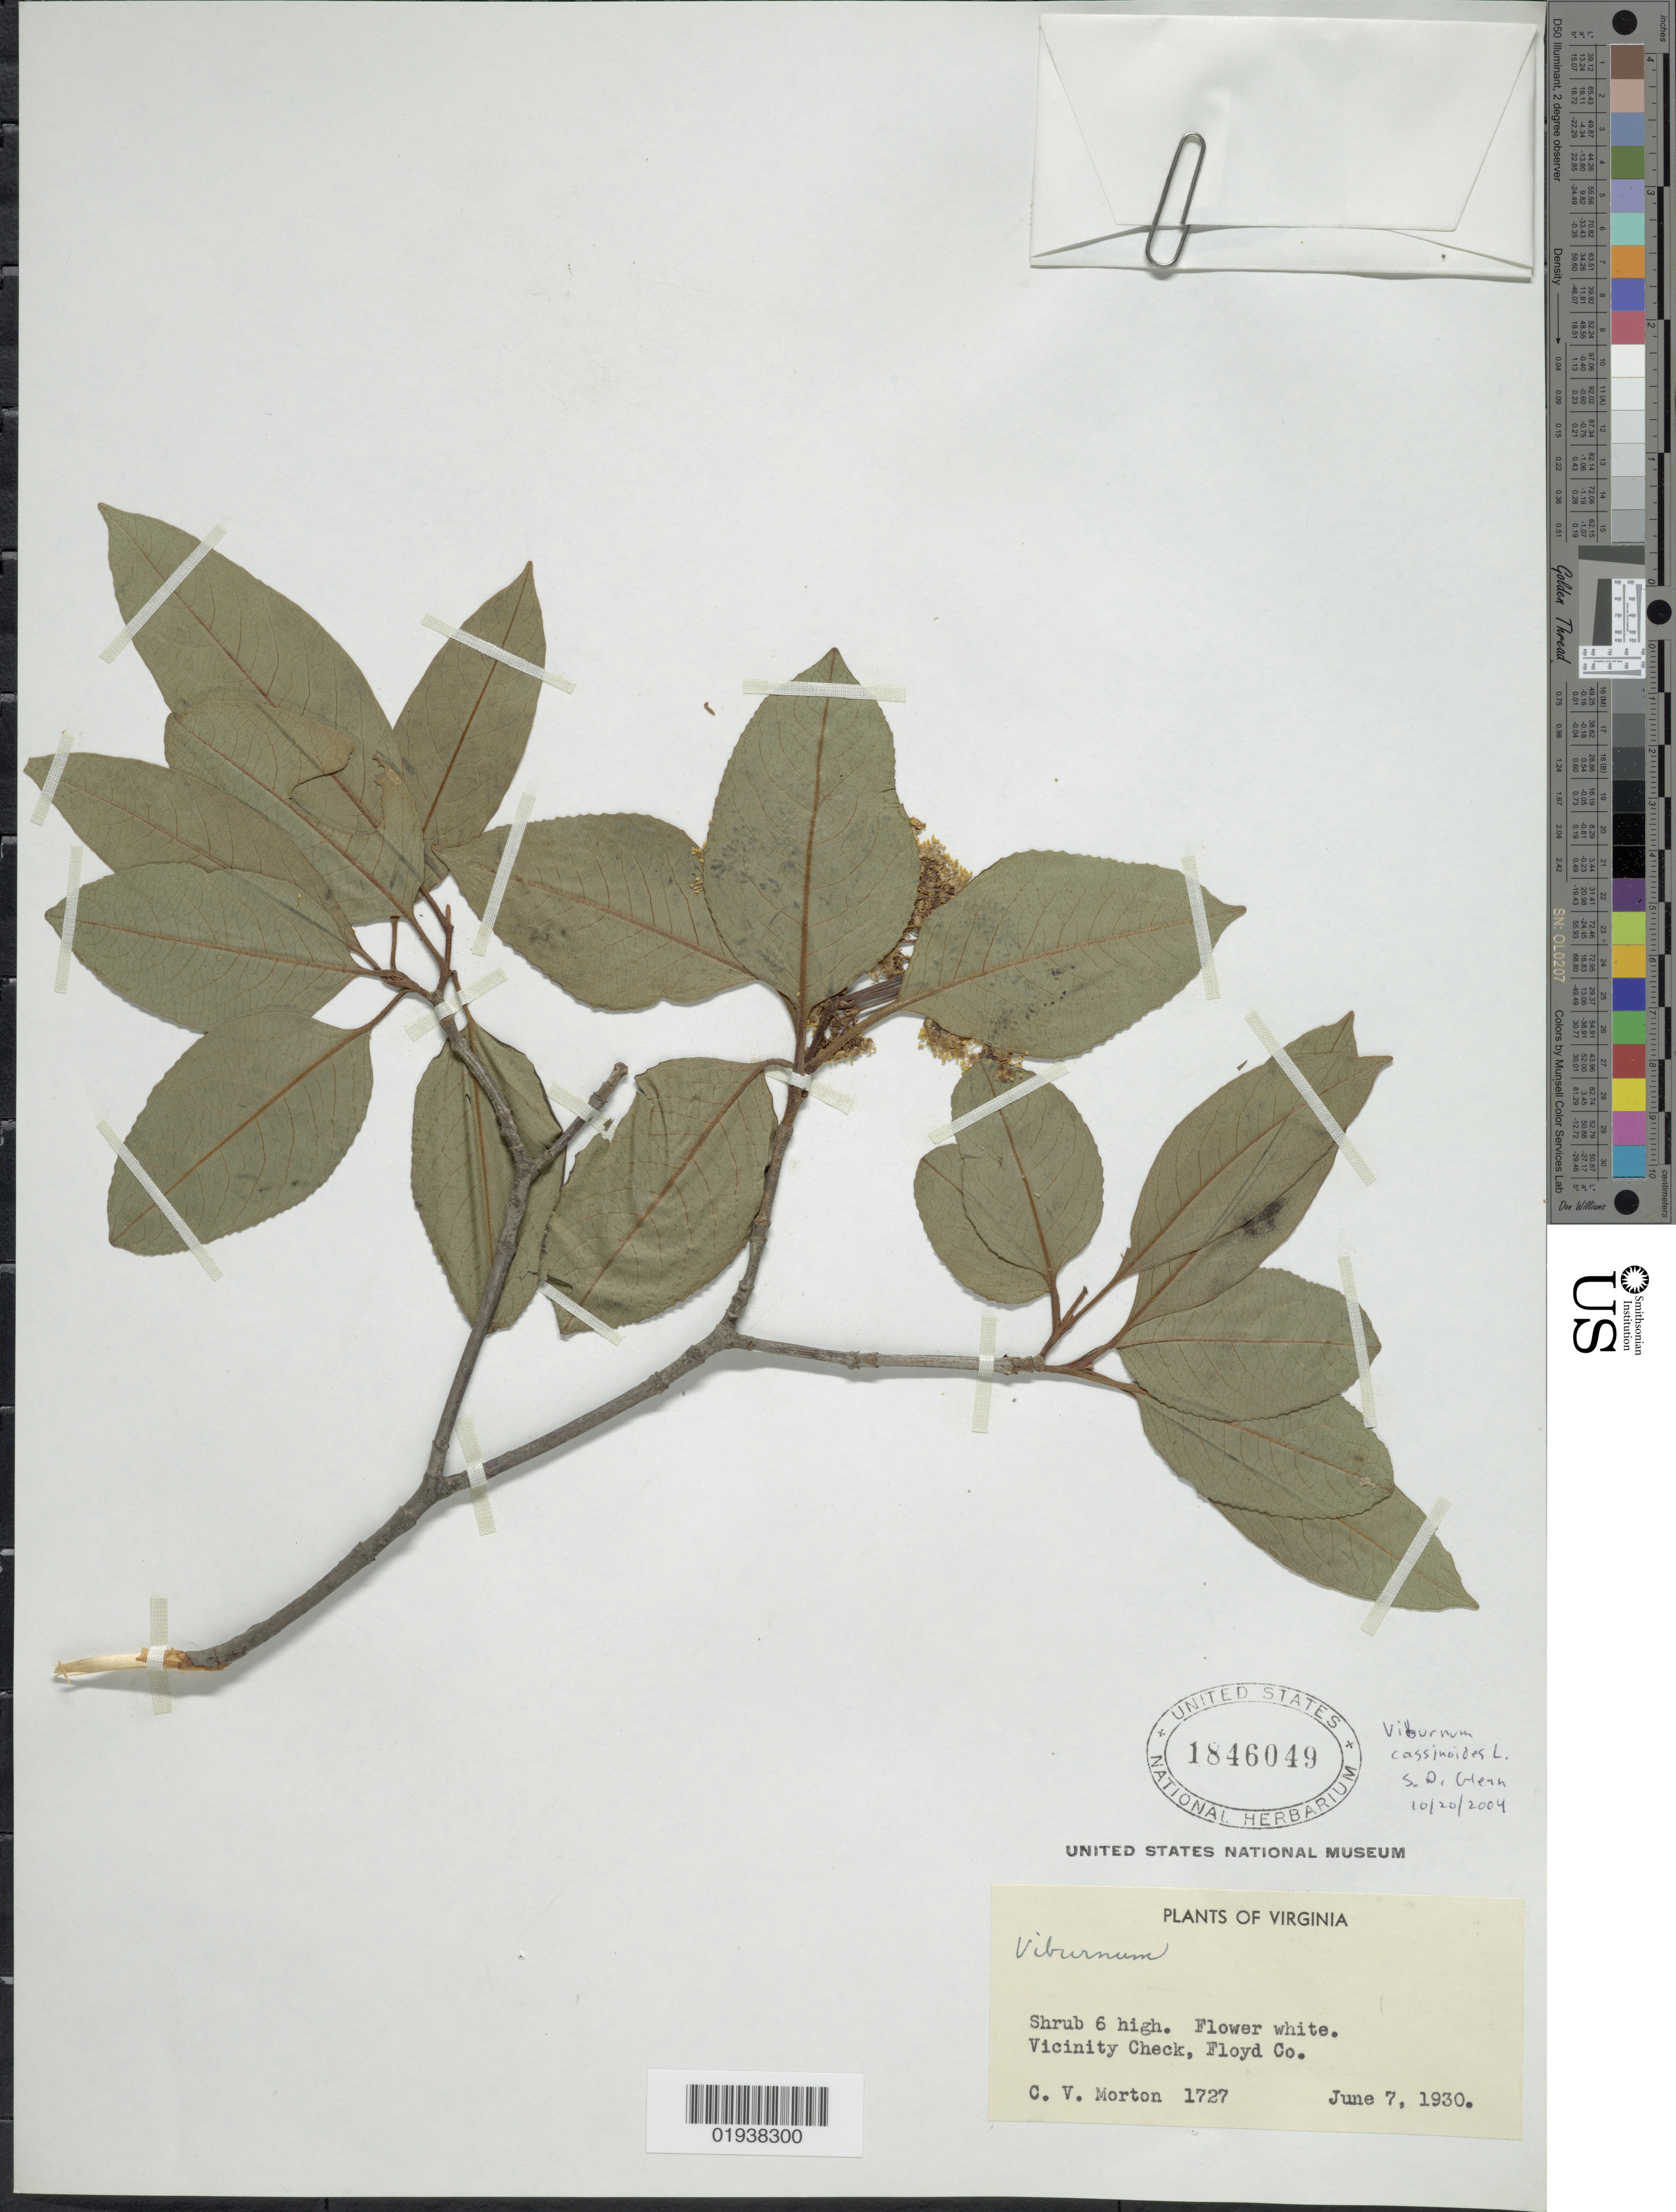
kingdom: Plantae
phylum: Tracheophyta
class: Magnoliopsida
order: Dipsacales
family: Viburnaceae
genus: Viburnum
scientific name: Viburnum cassinoides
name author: L.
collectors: C. V. Morton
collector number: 1727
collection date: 1930-06-07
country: United States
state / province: Virginia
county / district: Floyd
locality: Vicinity Check, Floyd Co.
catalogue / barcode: US 1846049